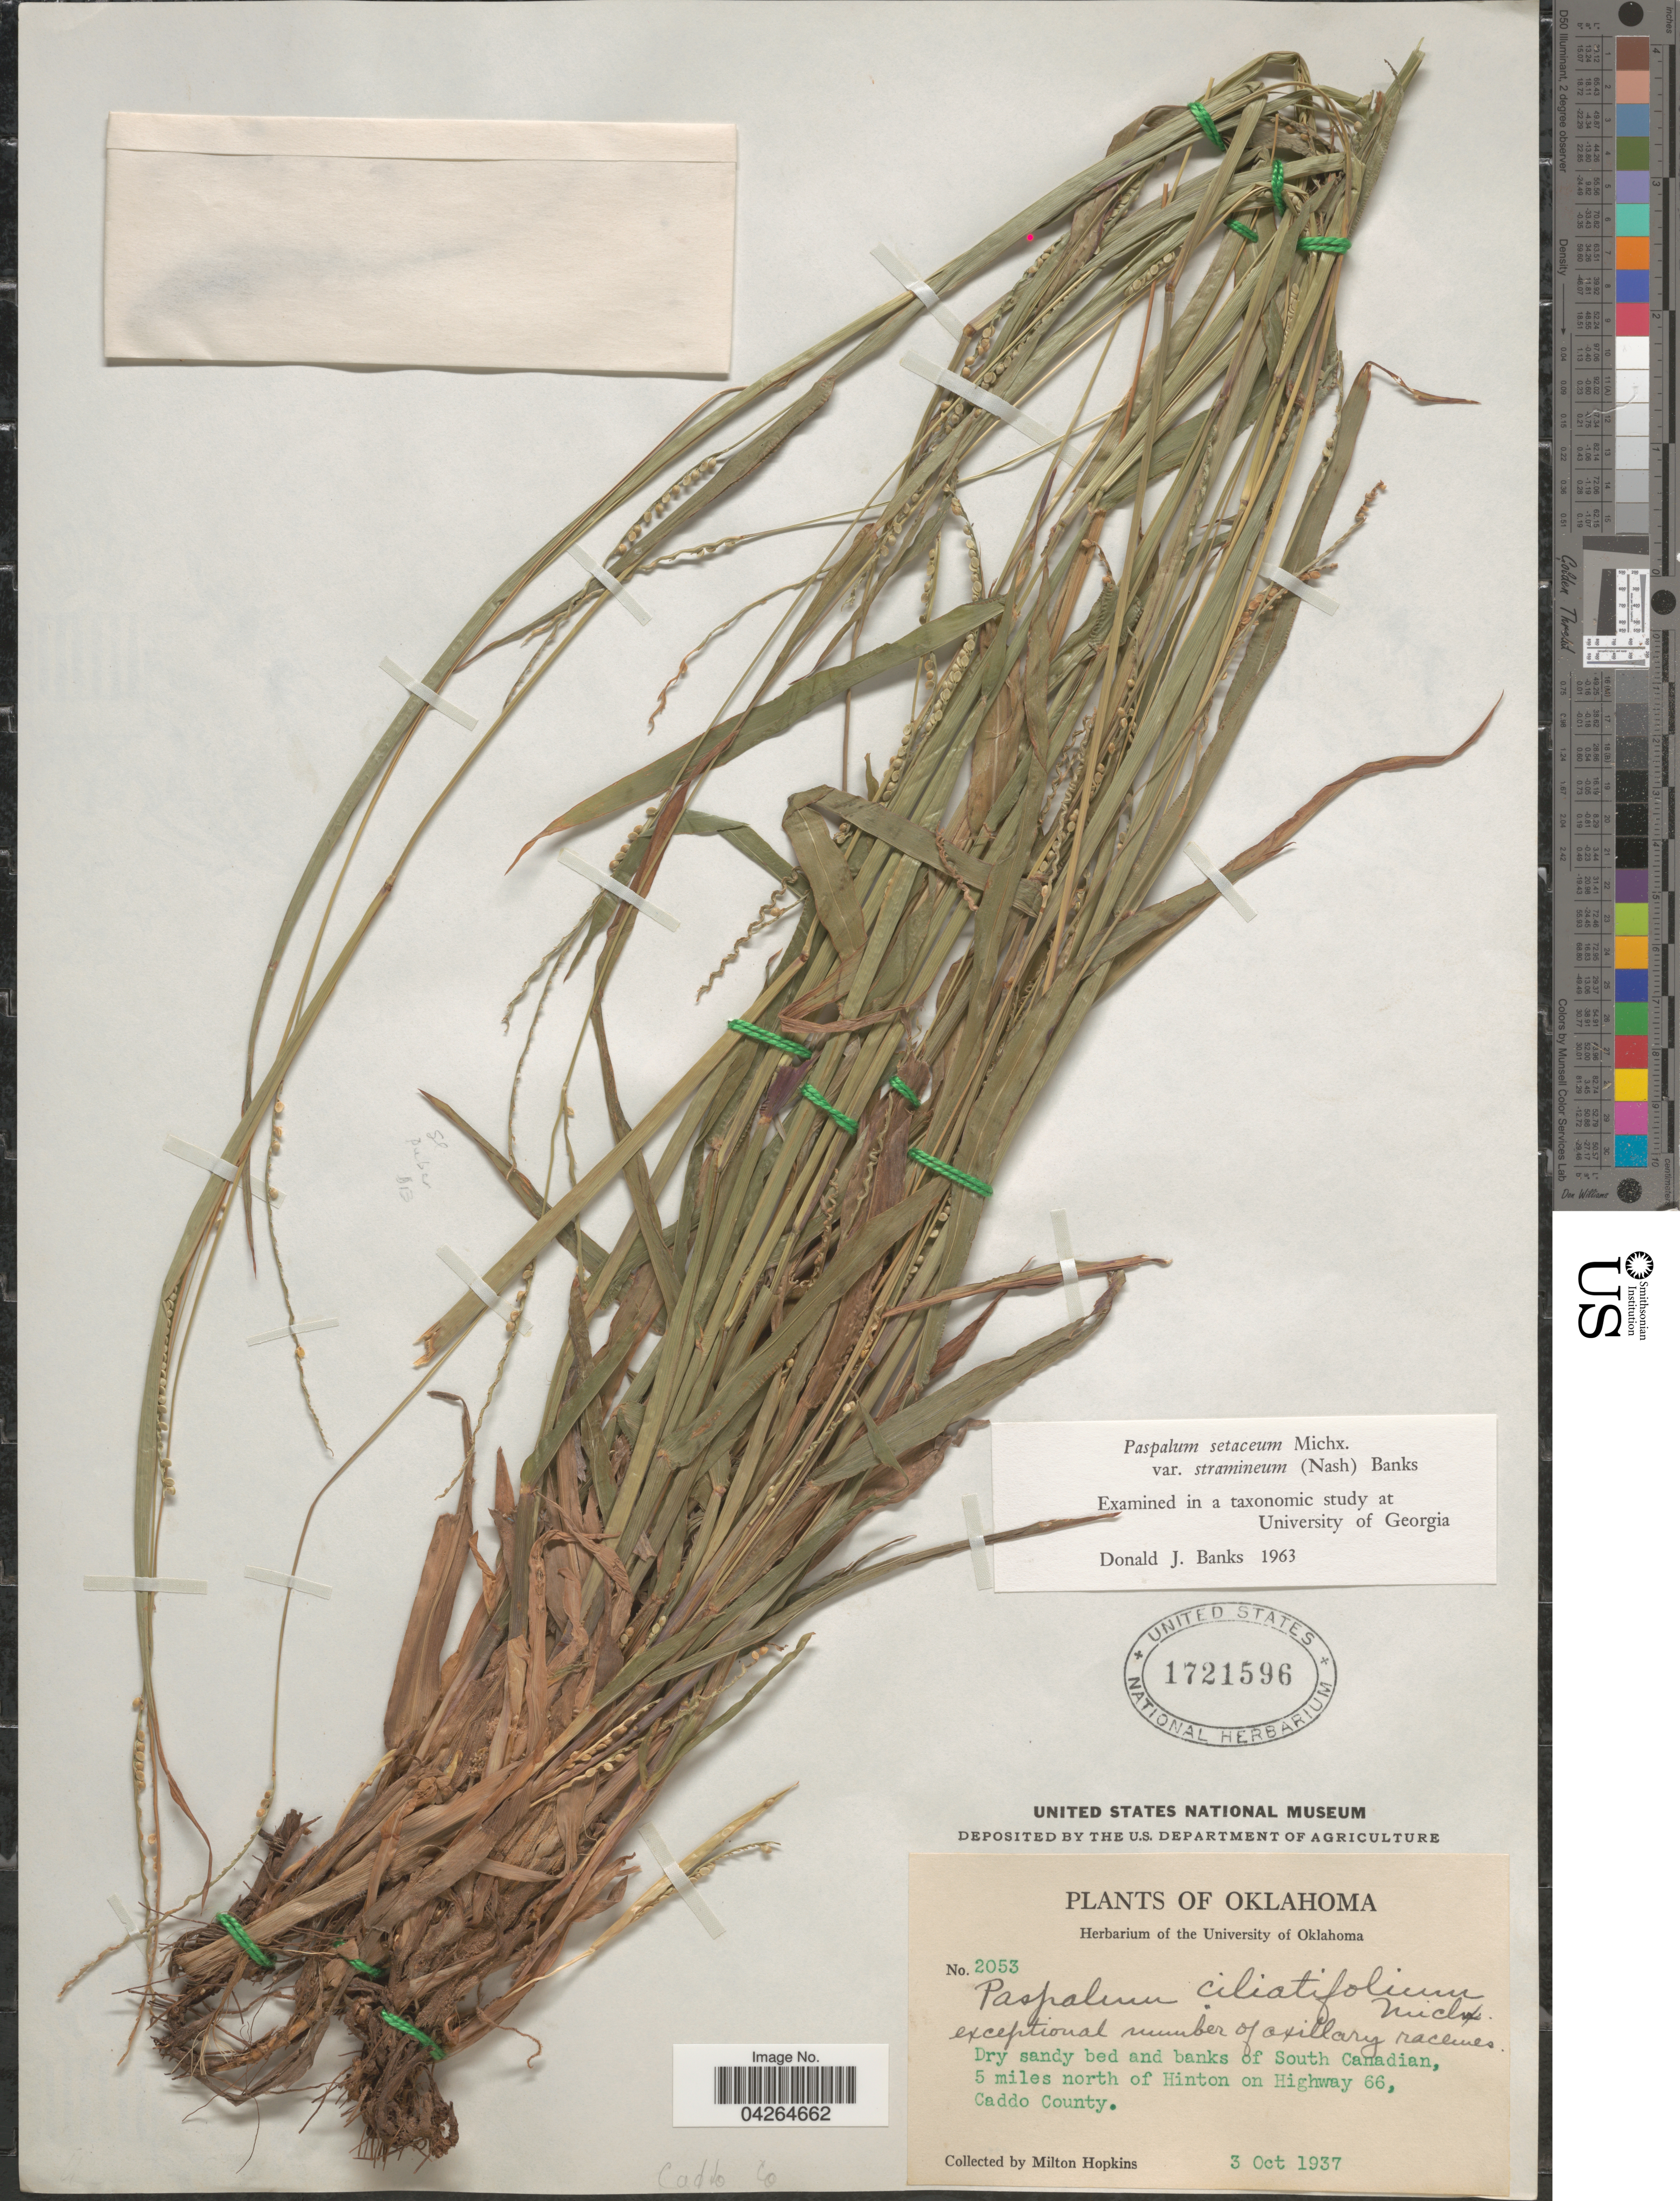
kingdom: Plantae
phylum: Tracheophyta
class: Liliopsida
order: Poales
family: Poaceae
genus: Paspalum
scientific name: Paspalum setaceum var. stramineum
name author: (Nash) D.J. Banks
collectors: M. Hopkins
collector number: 2053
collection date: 1937-10-03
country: United States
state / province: Oklahoma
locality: Dry sandy bed and banks of South Canadian, 5 miles north of Hinton on Highway 66, Caddo County.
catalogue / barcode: US 1721596